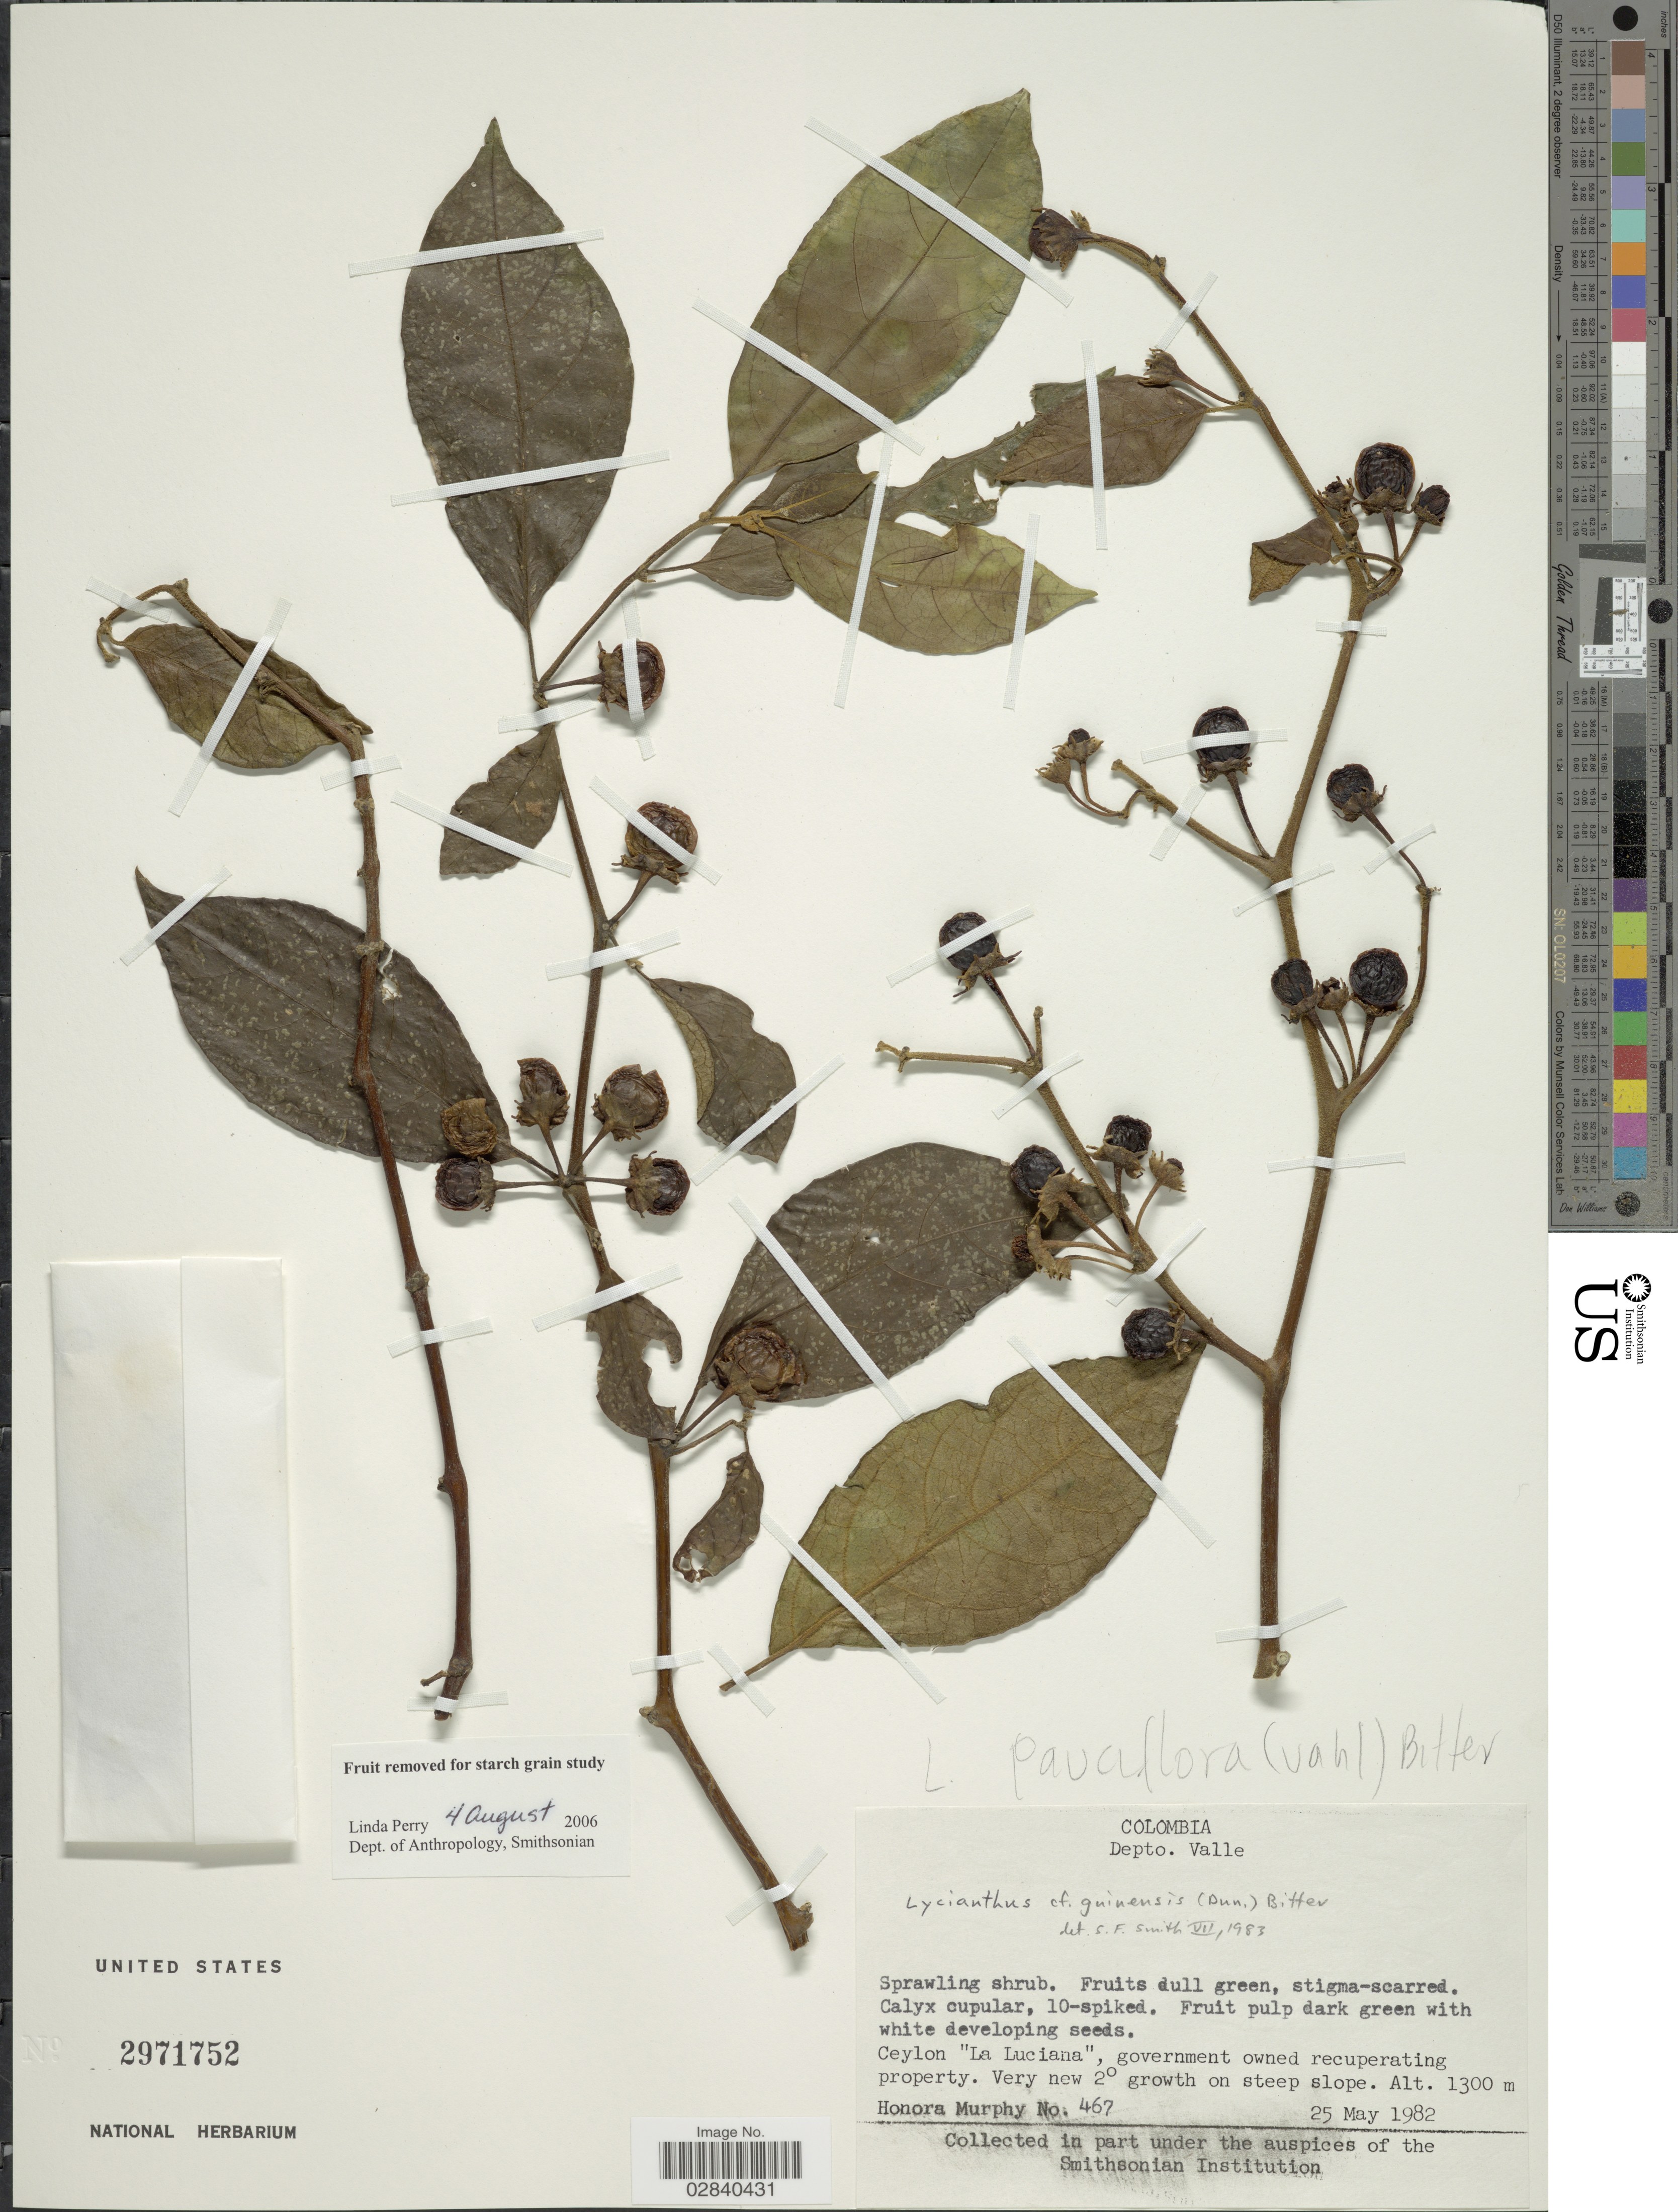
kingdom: Plantae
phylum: Tracheophyta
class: Magnoliopsida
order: Solanales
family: Solanaceae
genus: Lycianthes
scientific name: Lycianthes pauciflora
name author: (Vahl) Bitter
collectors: H. Murphy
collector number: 467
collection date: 1982-05-25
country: Colombia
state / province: Valle del Cauca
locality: Depto. Valle, Ceylon, "La Luciana".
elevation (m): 1300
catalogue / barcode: US 2971752